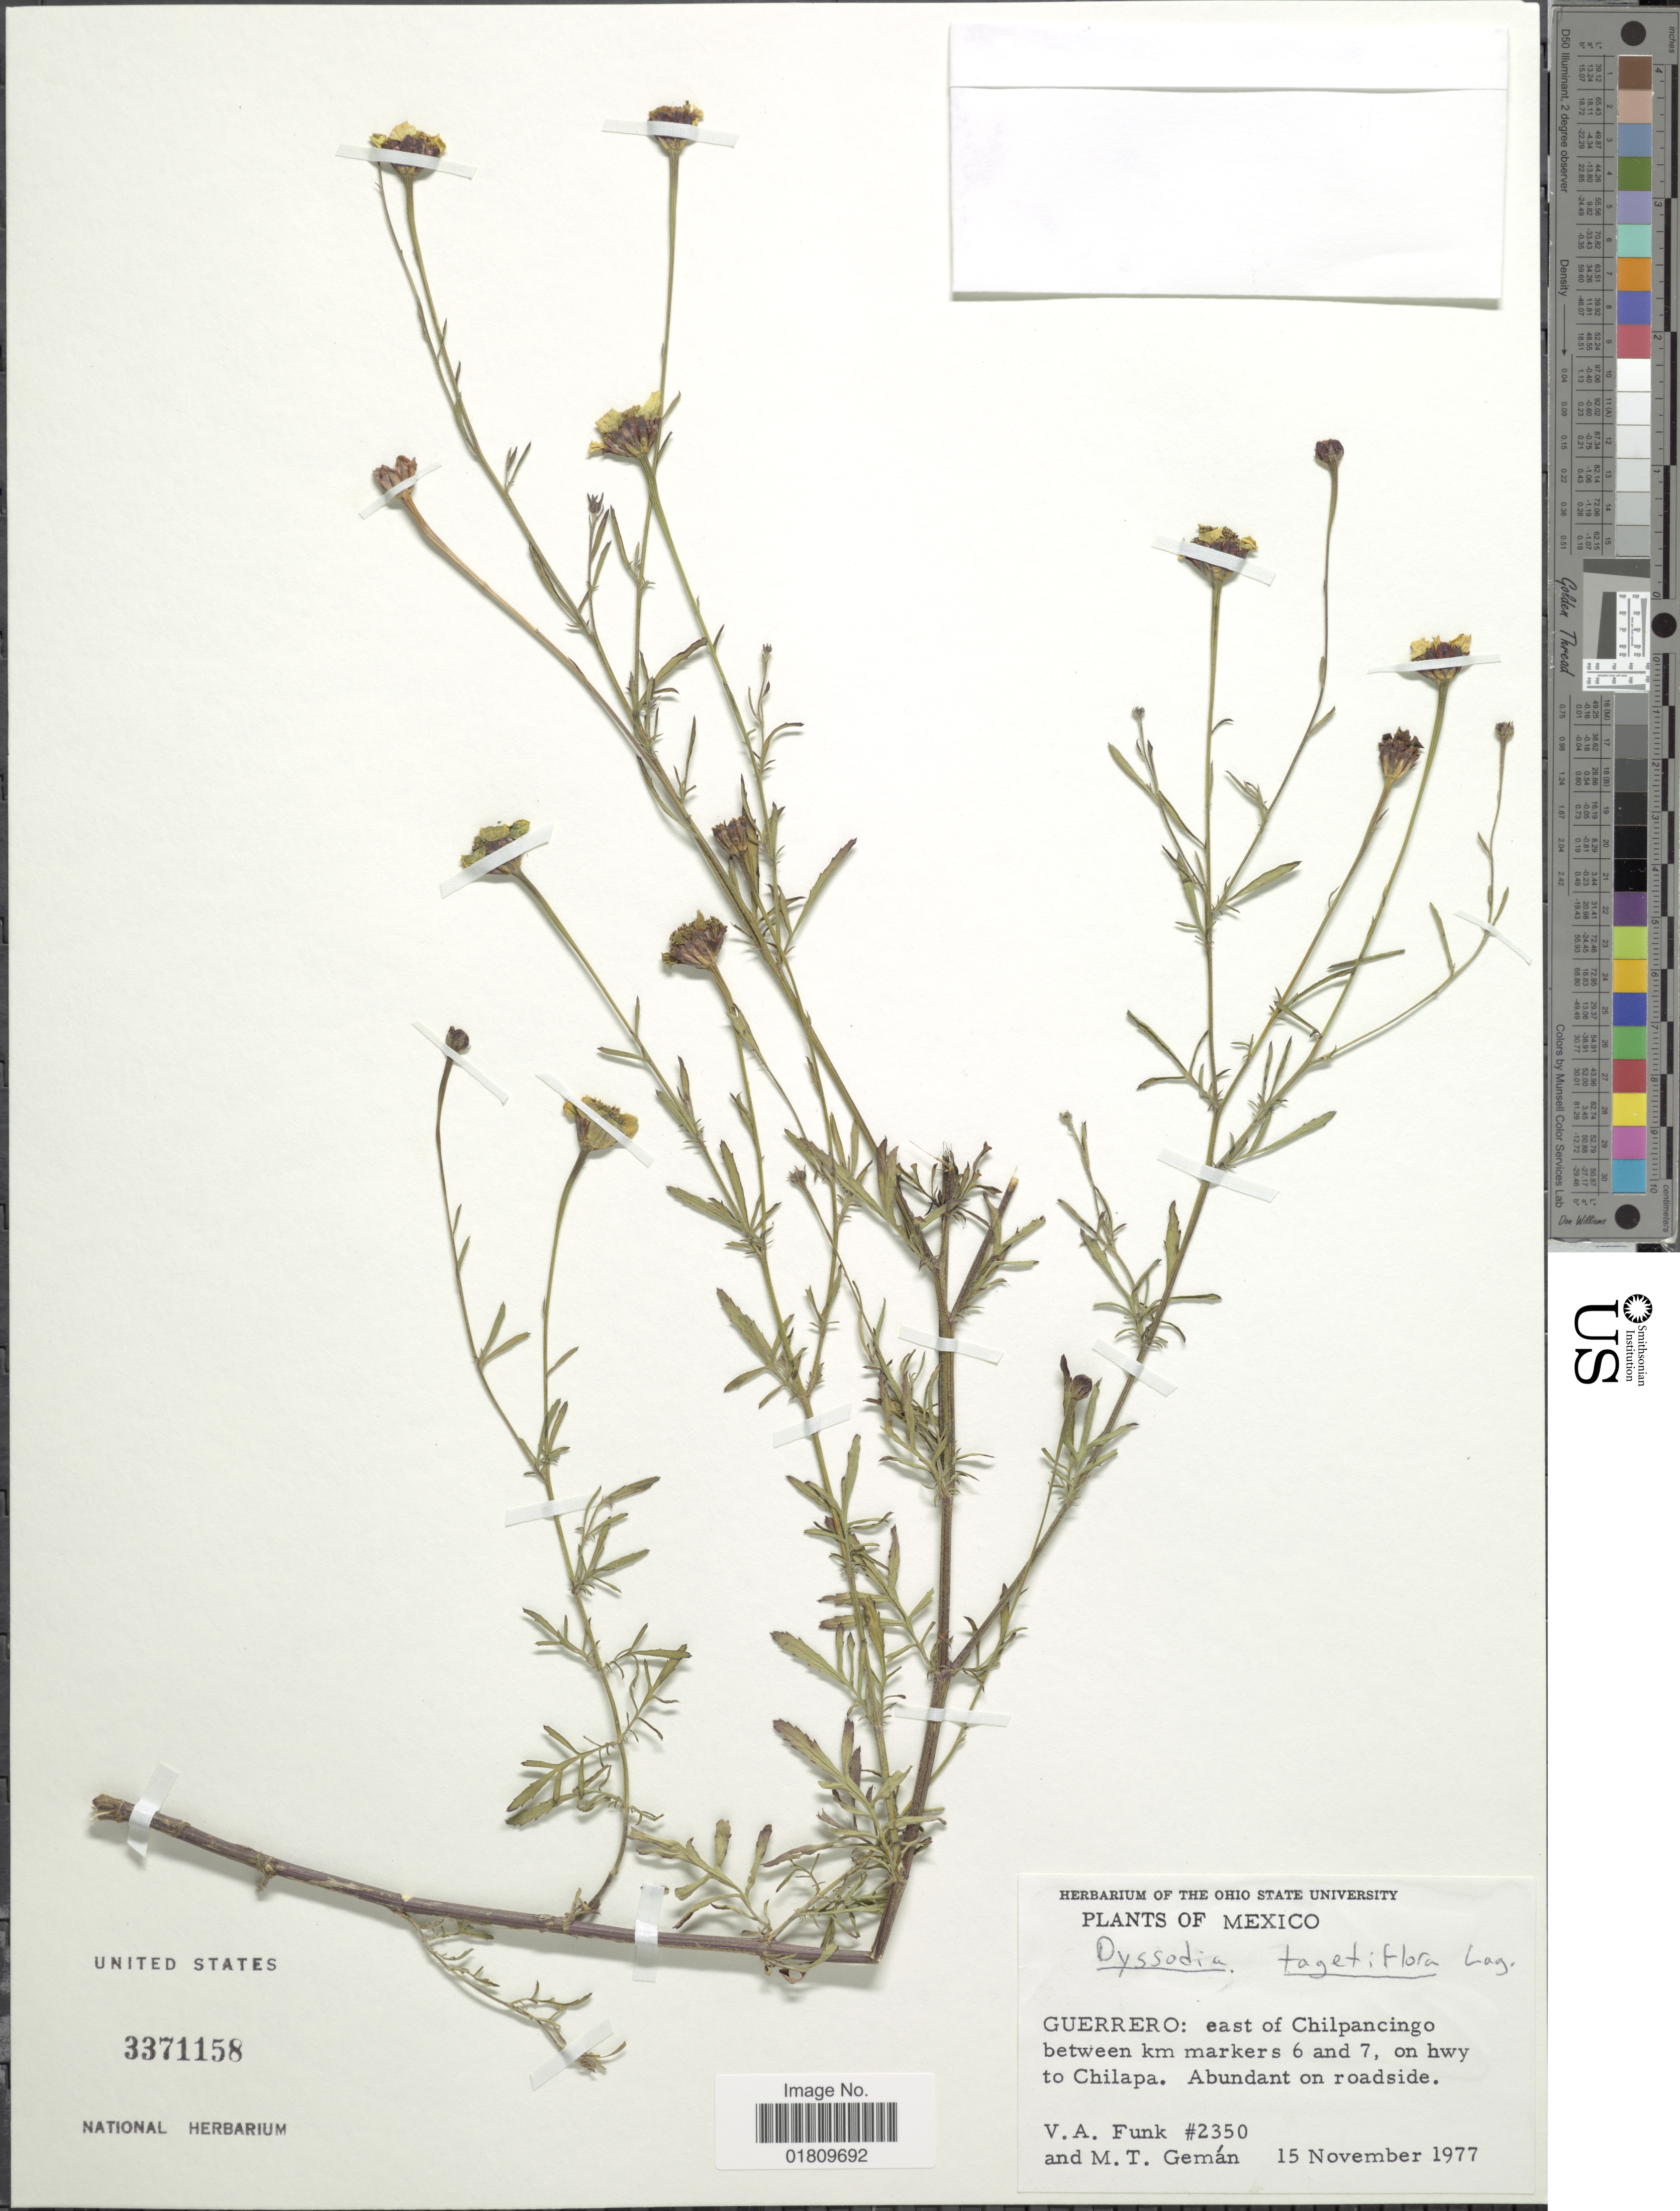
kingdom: Plantae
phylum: Tracheophyta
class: Magnoliopsida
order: Asterales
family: Asteraceae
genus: Dyssodia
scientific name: Dyssodia tagetiflora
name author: Lag.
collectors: V. Funk & M. Gemán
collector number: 2350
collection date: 1977-11-12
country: Mexico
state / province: Guerrero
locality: East of Chilpancingo between km markers 6 and 7, on hwy to Chilapa, abundant on roadside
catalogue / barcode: US 3371158